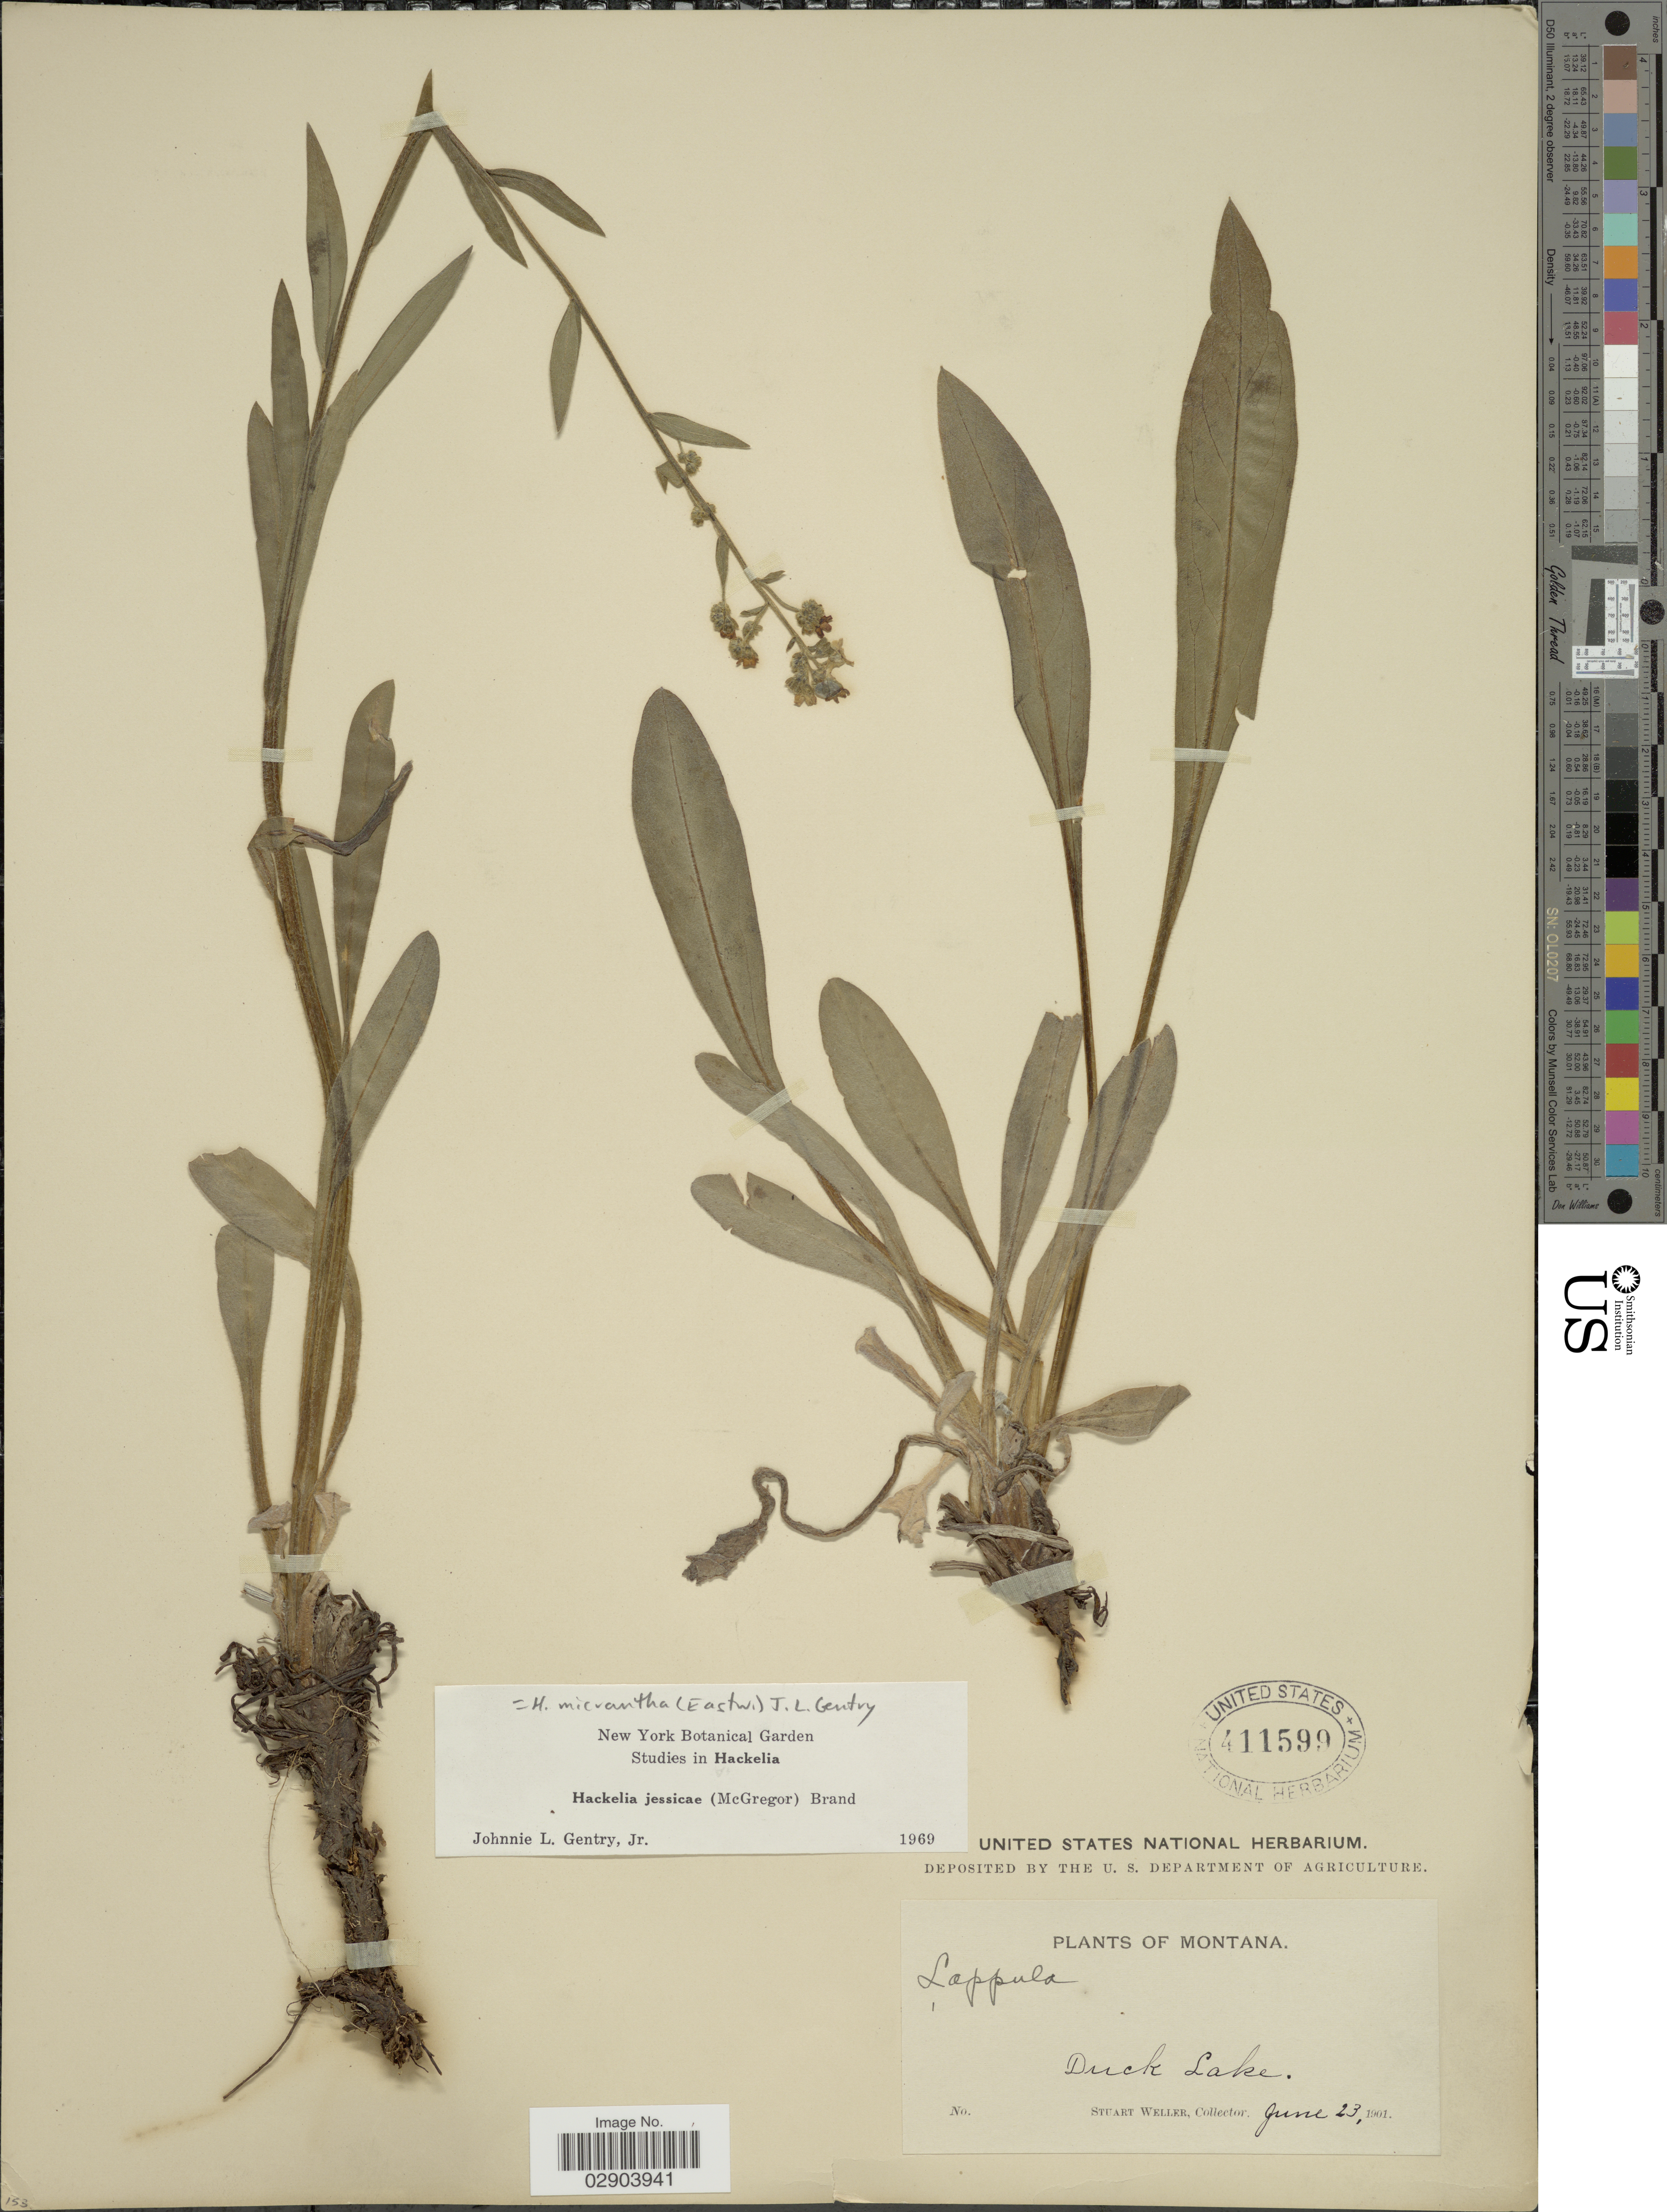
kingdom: Plantae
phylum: Tracheophyta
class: Magnoliopsida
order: Boraginales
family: Boraginaceae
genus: Hackelia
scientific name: Hackelia micrantha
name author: (Eastw.) J.L. Gentry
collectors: S. Weller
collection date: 1901-06-23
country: United States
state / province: Montana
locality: Duck Lake.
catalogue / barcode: US 411599